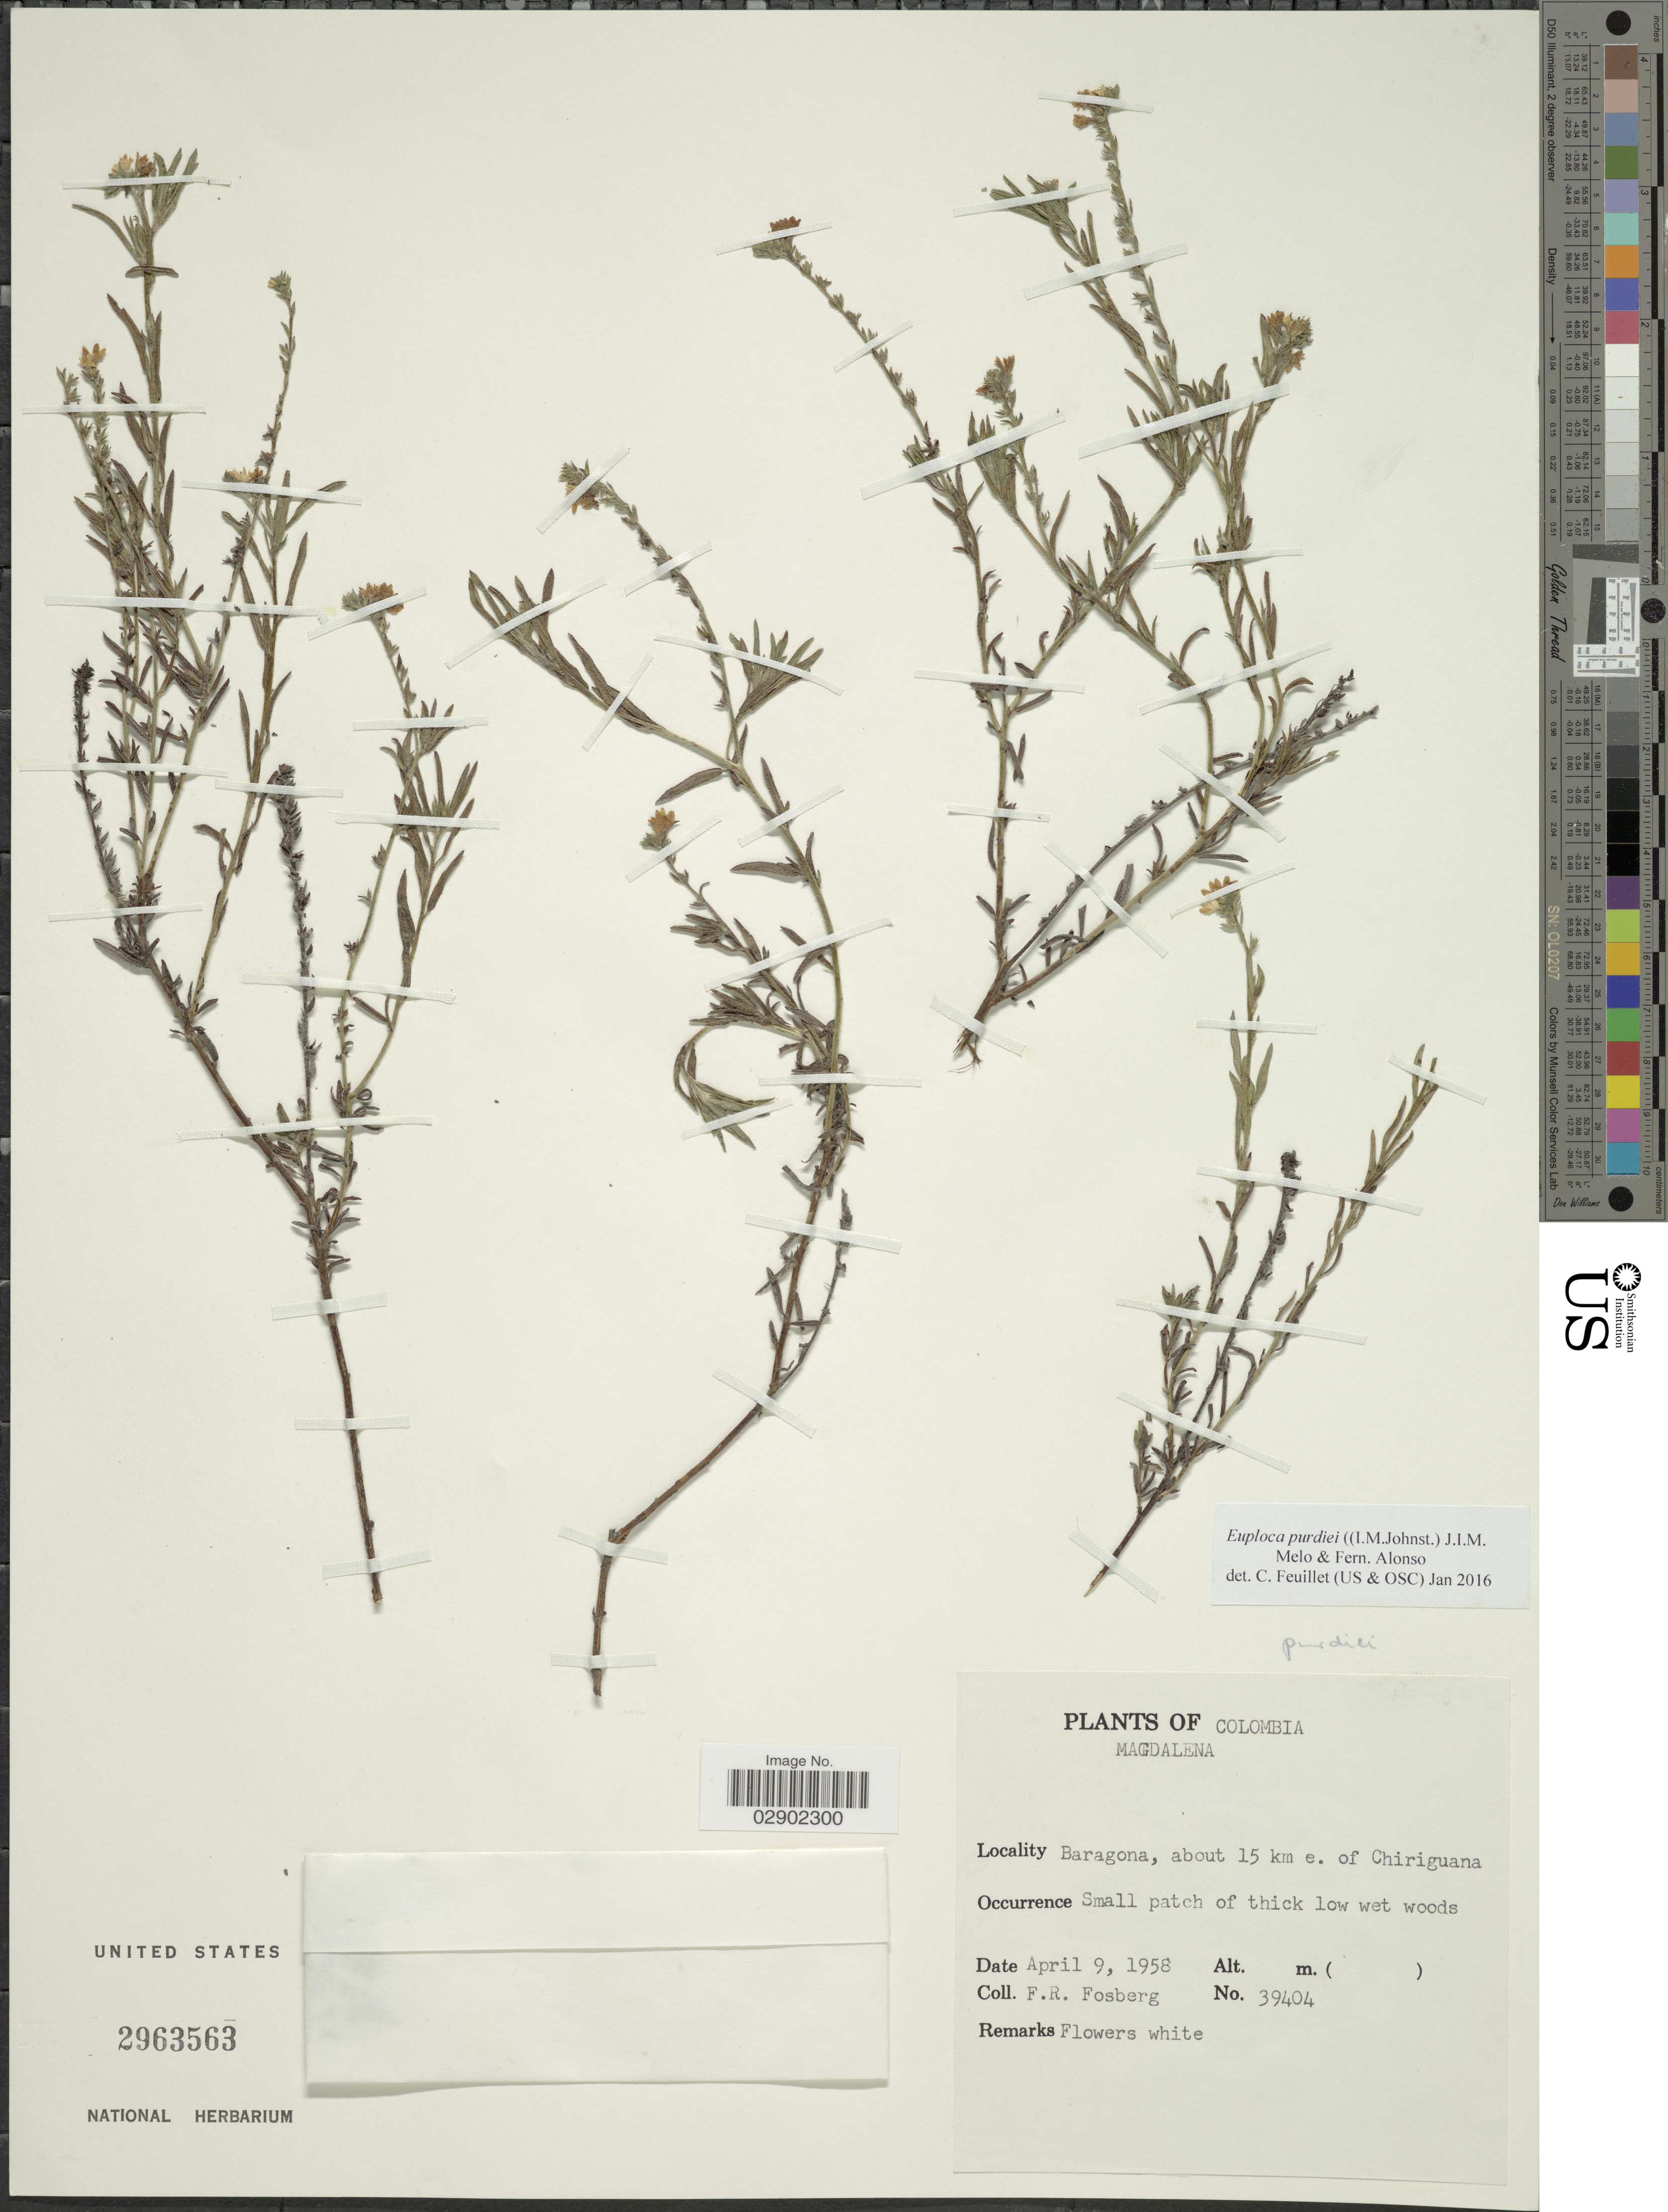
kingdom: Plantae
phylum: Tracheophyta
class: Magnoliopsida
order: Boraginales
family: Heliotropiaceae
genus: Euploca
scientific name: Euploca purdiei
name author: (I.M. Johnst.) J.I.M. Melo & Fern. Alonso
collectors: F. R. Fosberg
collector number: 39404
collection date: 1958-04-09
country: Colombia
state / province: Magdalena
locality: Baragona, about 15 km e. of Chiriguana.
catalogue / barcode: US 2963563